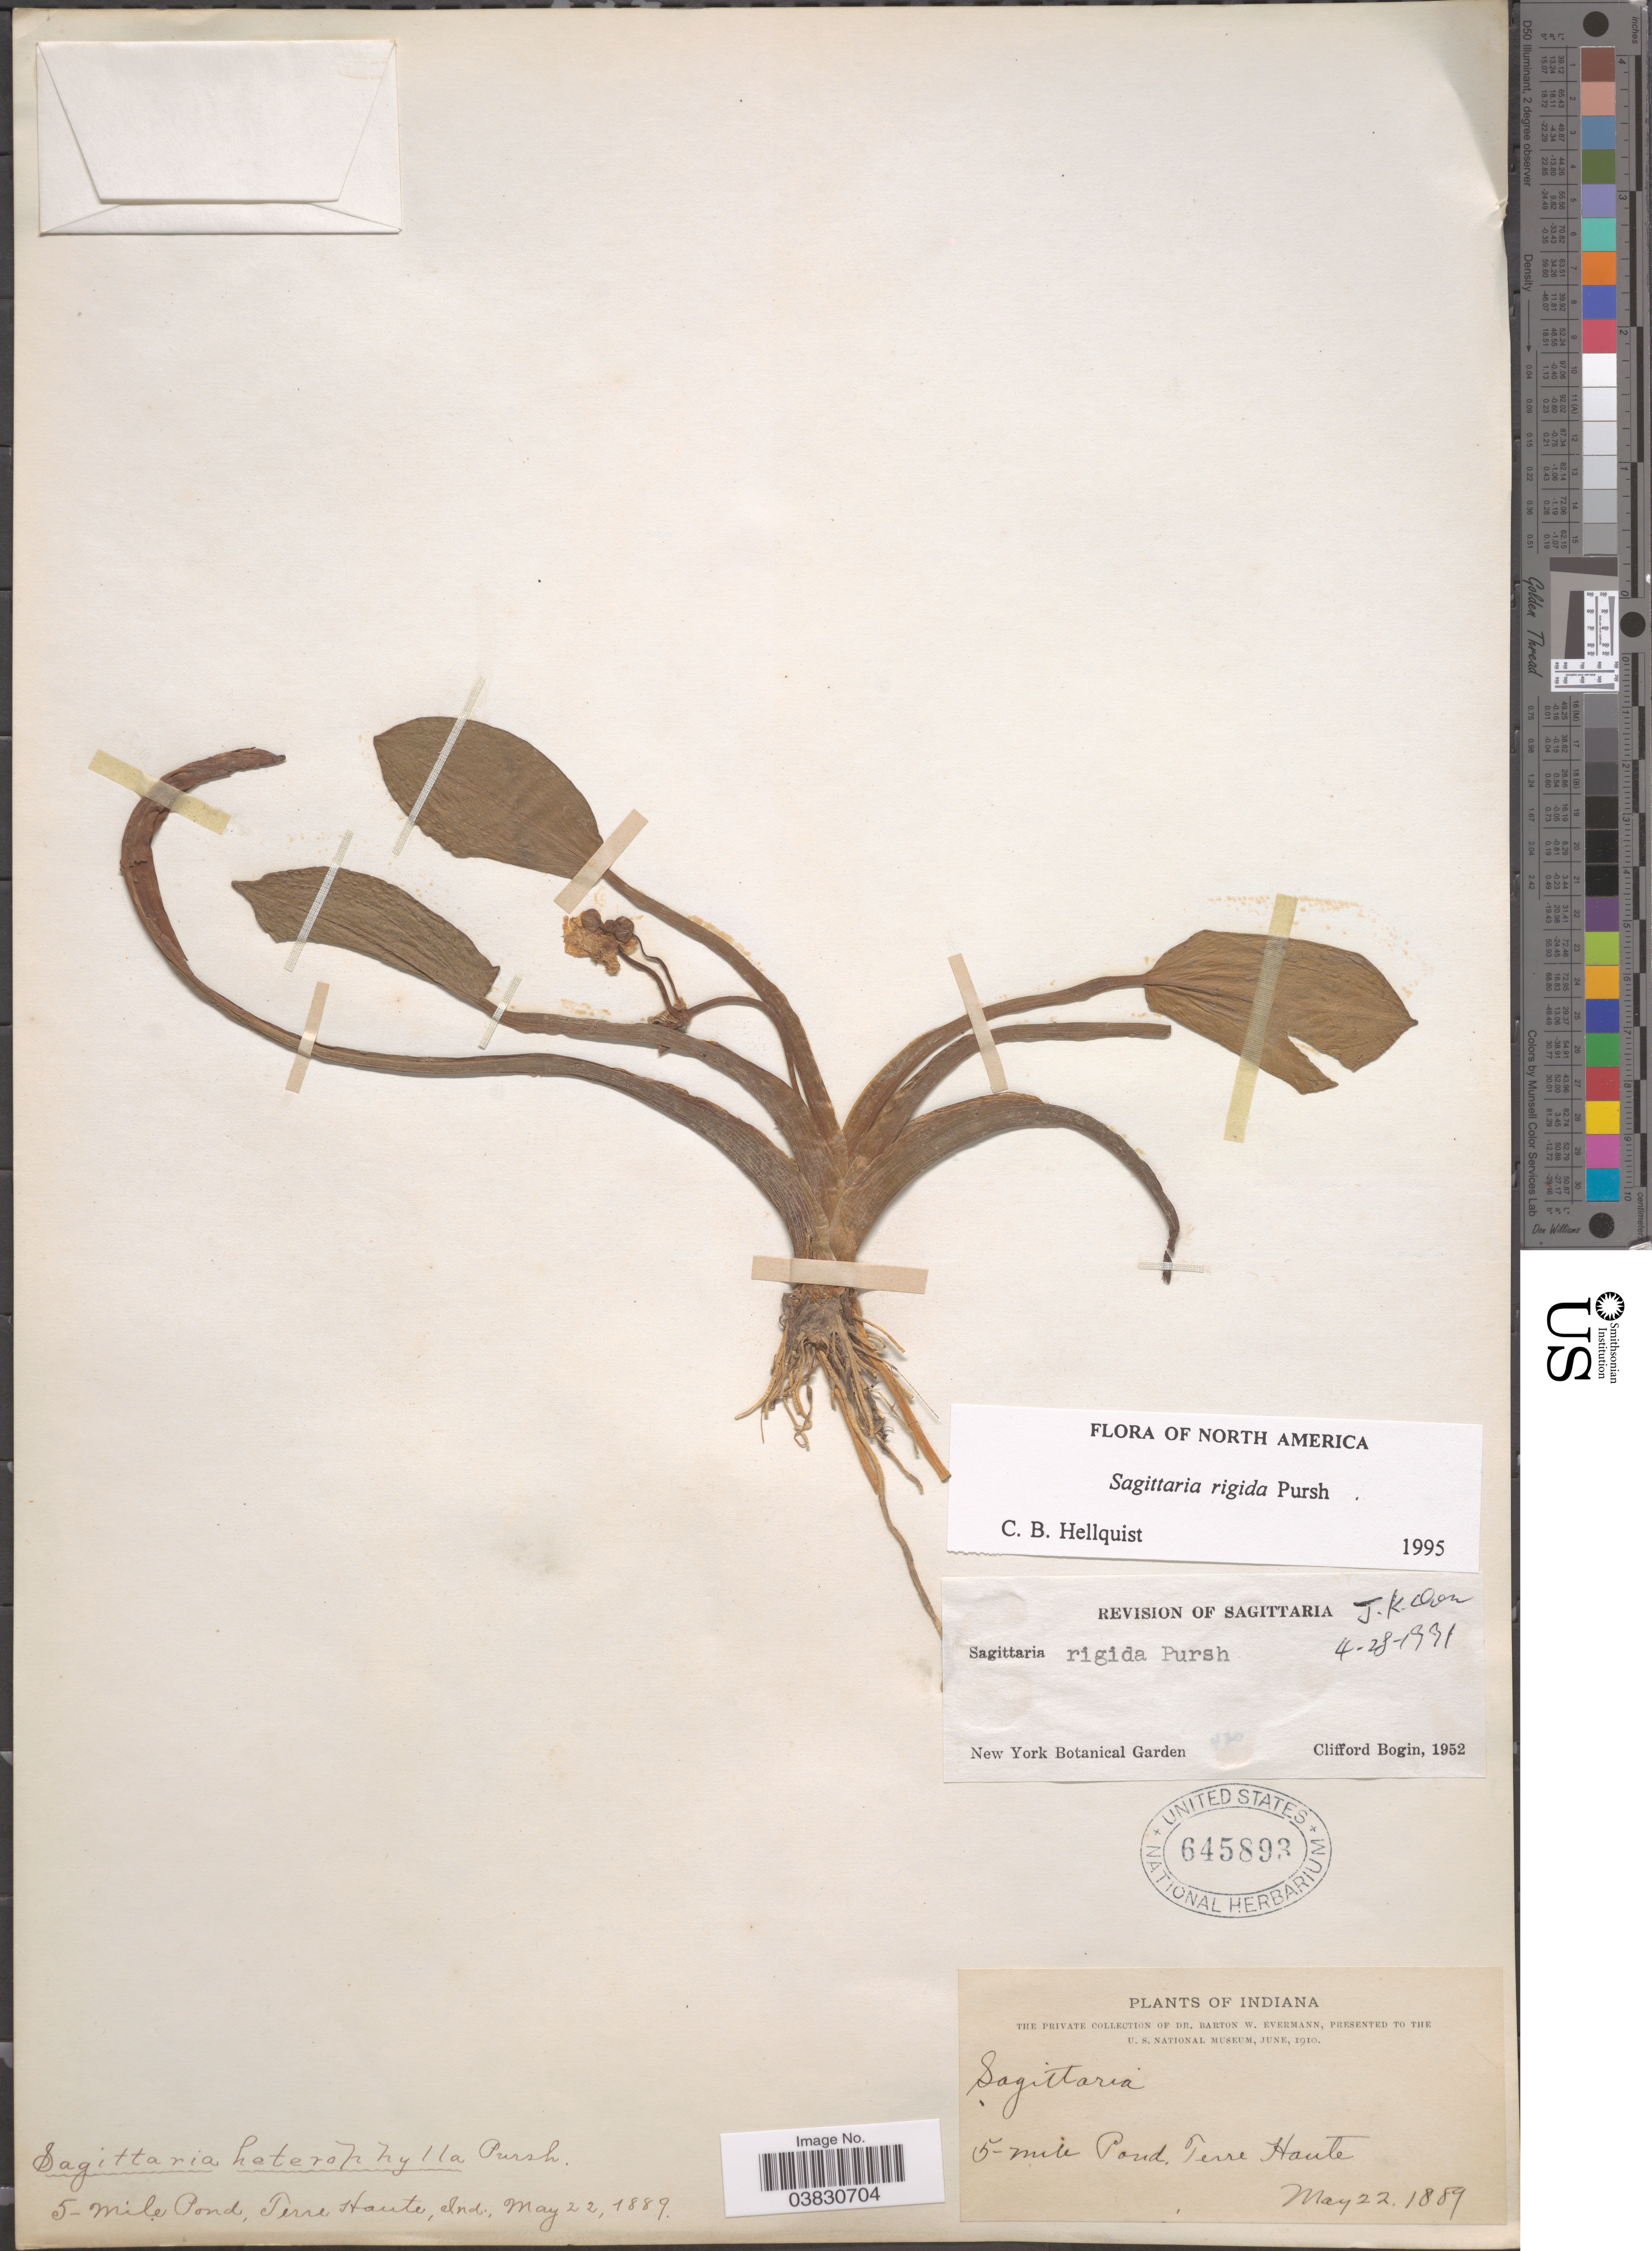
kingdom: Plantae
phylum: Tracheophyta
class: Liliopsida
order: Alismatales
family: Alismataceae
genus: Sagittaria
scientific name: Sagittaria rigida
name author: Pursh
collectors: B. W. Evermann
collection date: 1889-05-22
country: United States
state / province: Indiana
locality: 5-Mile Pond, Terre Haute.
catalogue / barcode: US 645893